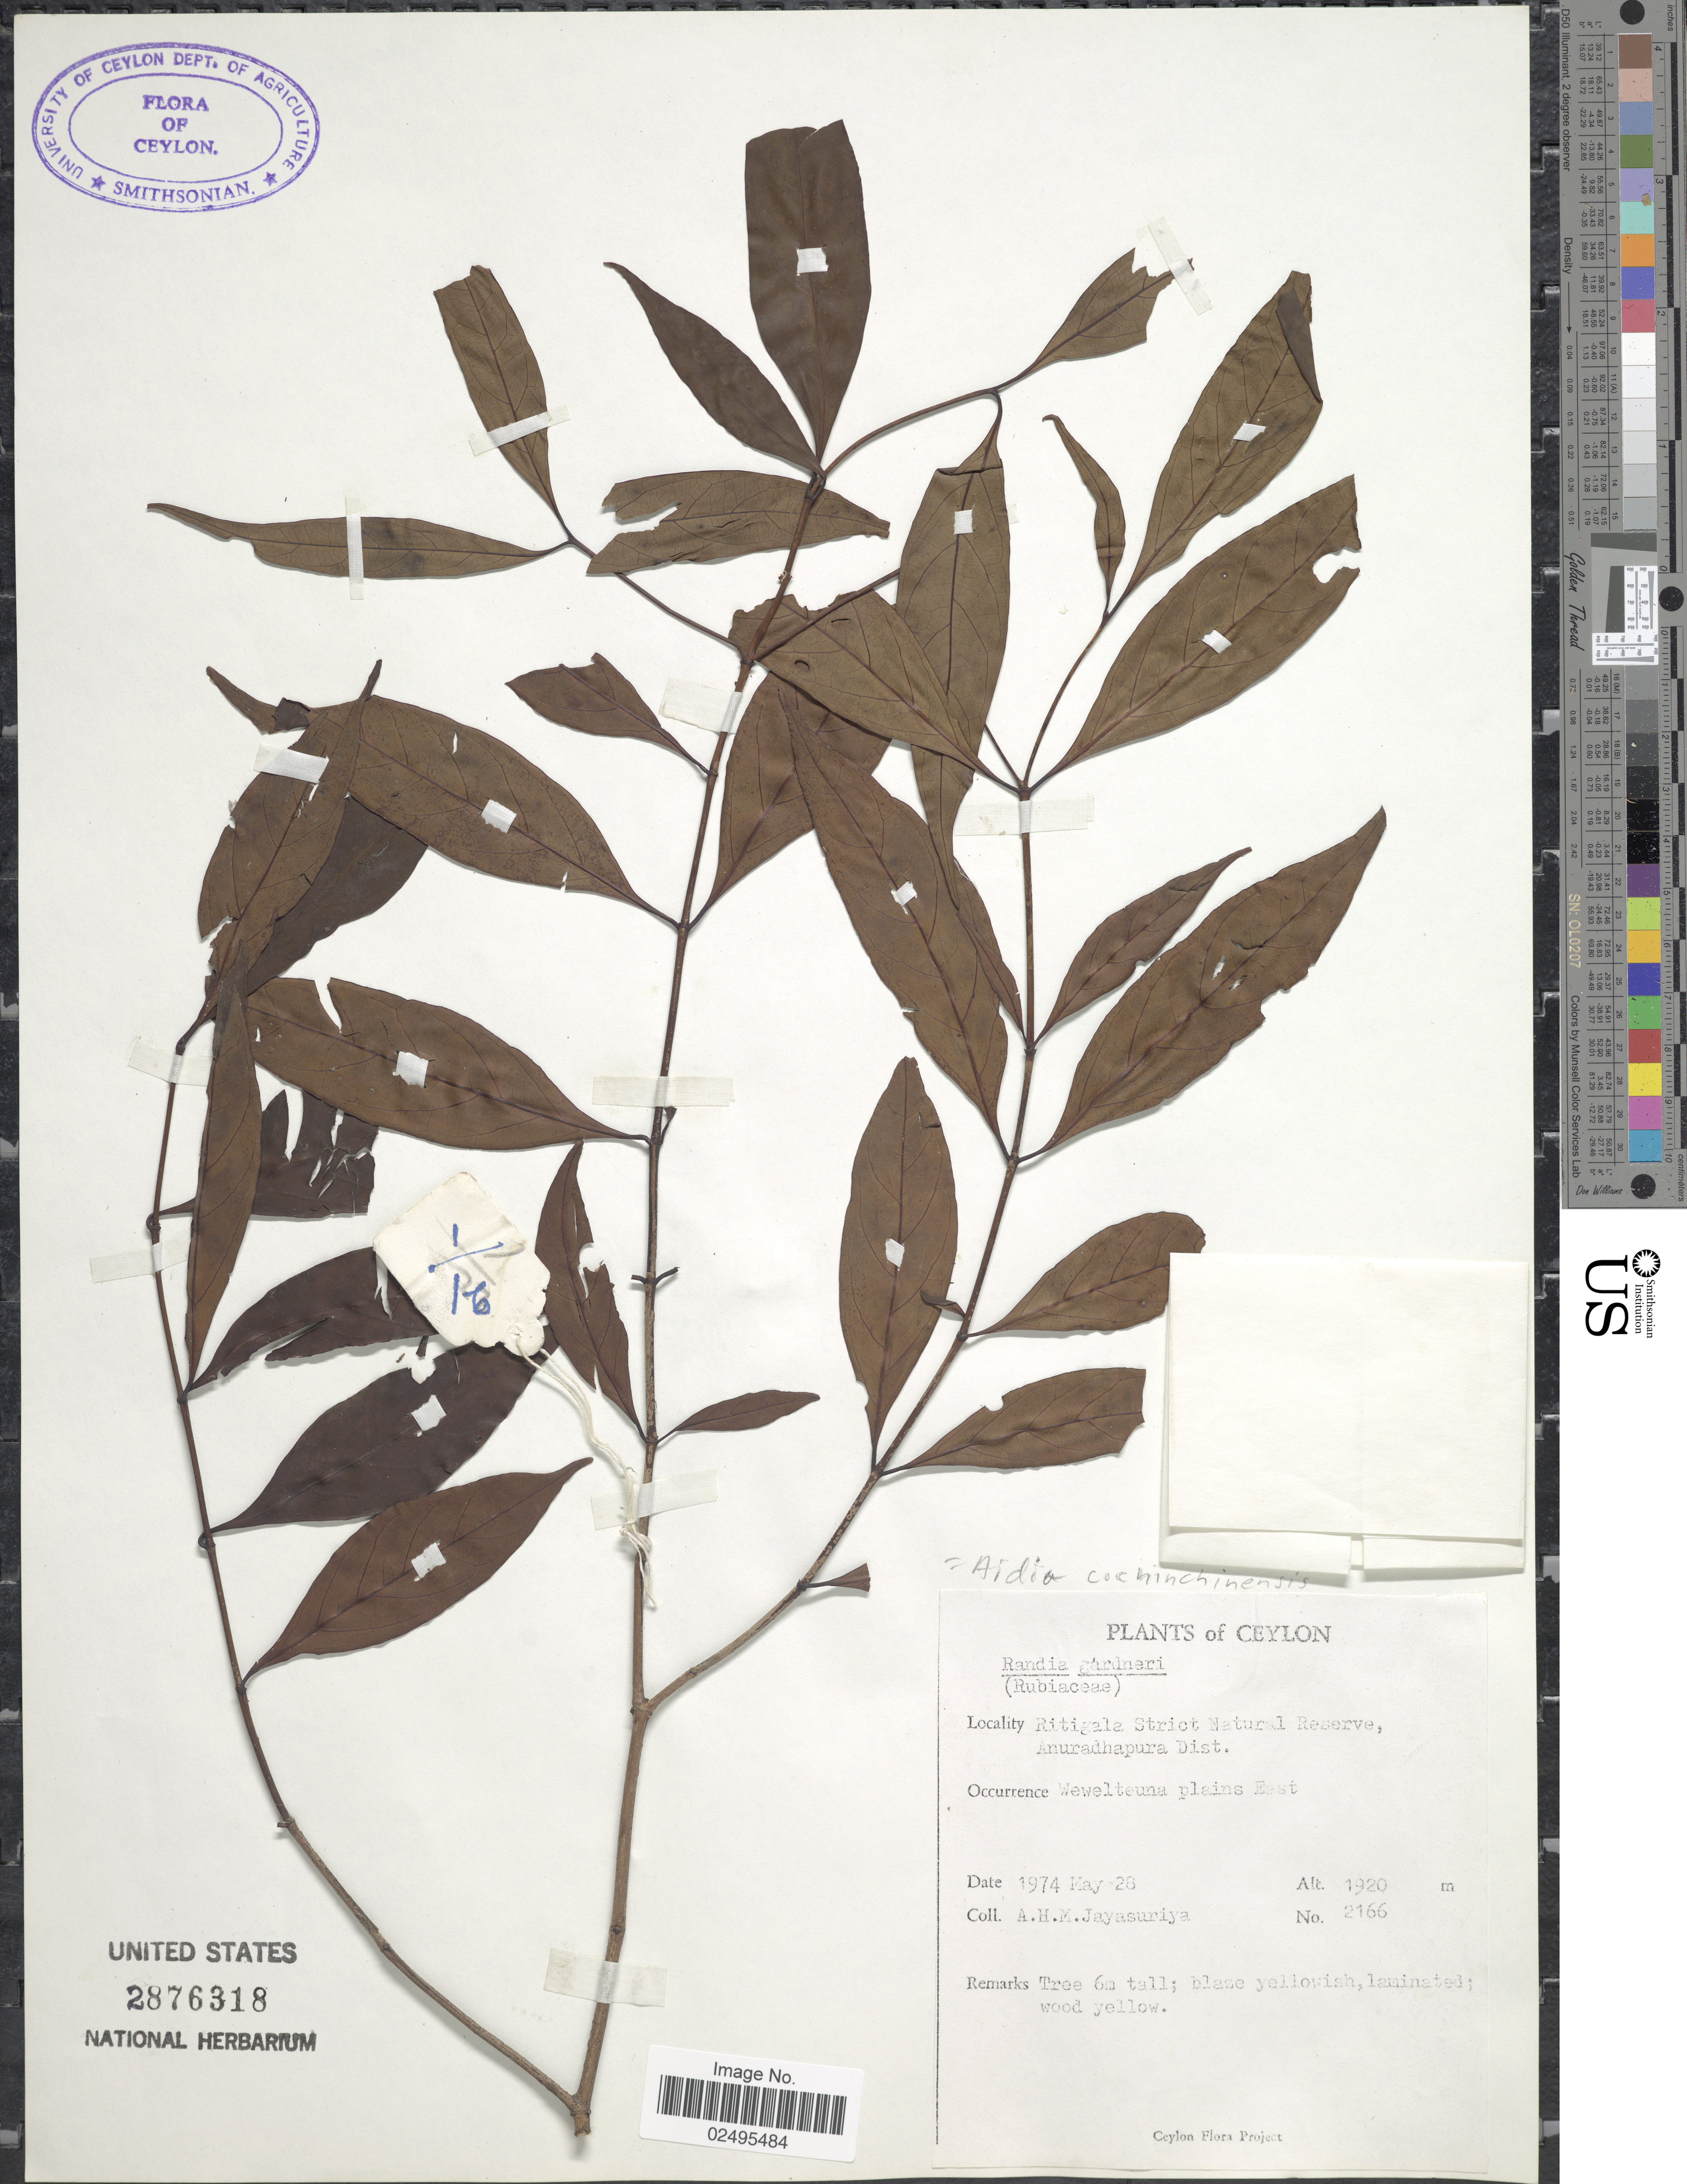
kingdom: Plantae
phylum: Tracheophyta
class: Magnoliopsida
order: Gentianales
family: Rubiaceae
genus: Aidia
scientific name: Aidia gardneri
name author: (Thwaites) Tirveng.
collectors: A. H. Jayasuriya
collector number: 2166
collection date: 1974-05-28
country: Sri Lanka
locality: Ceylon, Ritigala Strict Natural Reserve, Anuradhapura Dist., Wewekteuna plains East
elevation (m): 1920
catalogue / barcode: US 2876318